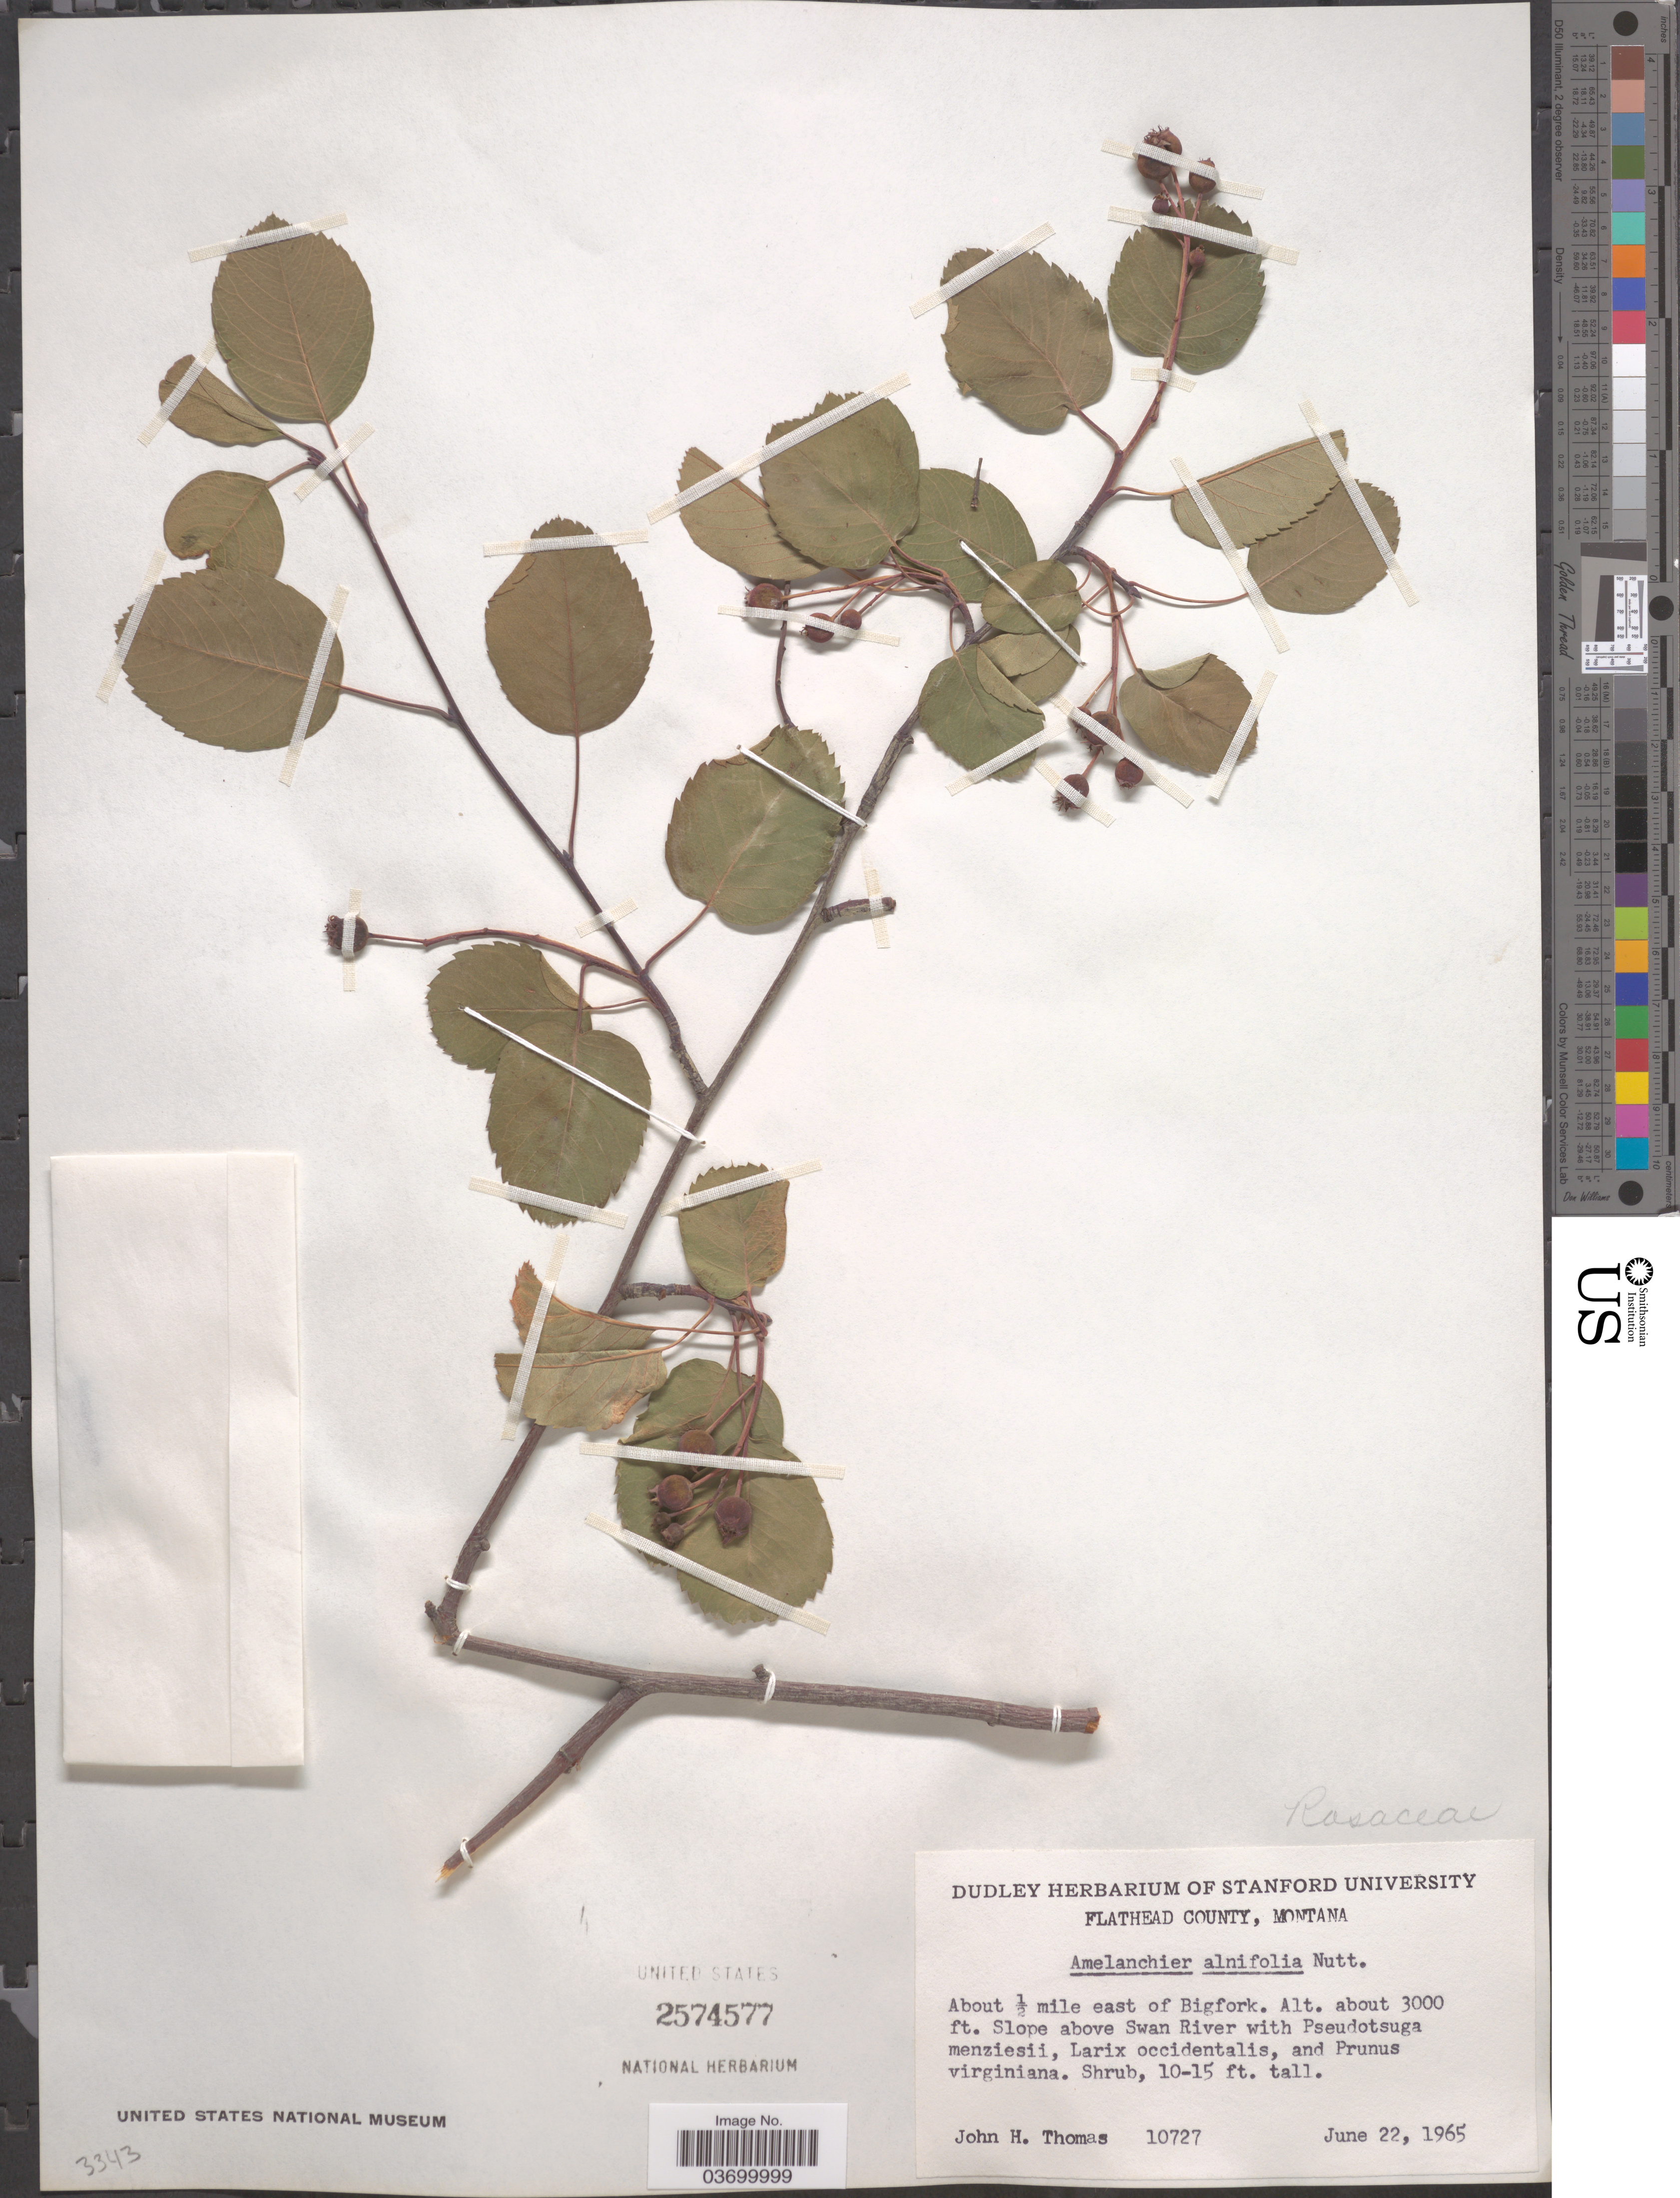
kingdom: Plantae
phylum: Tracheophyta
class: Magnoliopsida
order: Rosales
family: Rosaceae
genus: Amelanchier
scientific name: Amelanchier alnifolia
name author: (Nutt.) Nutt. ex M. Roem.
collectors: J. H. Thomas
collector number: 10727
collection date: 1965-06-22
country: United States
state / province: Montana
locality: Flathead County. About ½ mile east of Bigfork. Slope above Swan River.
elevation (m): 914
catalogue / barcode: US 2574577